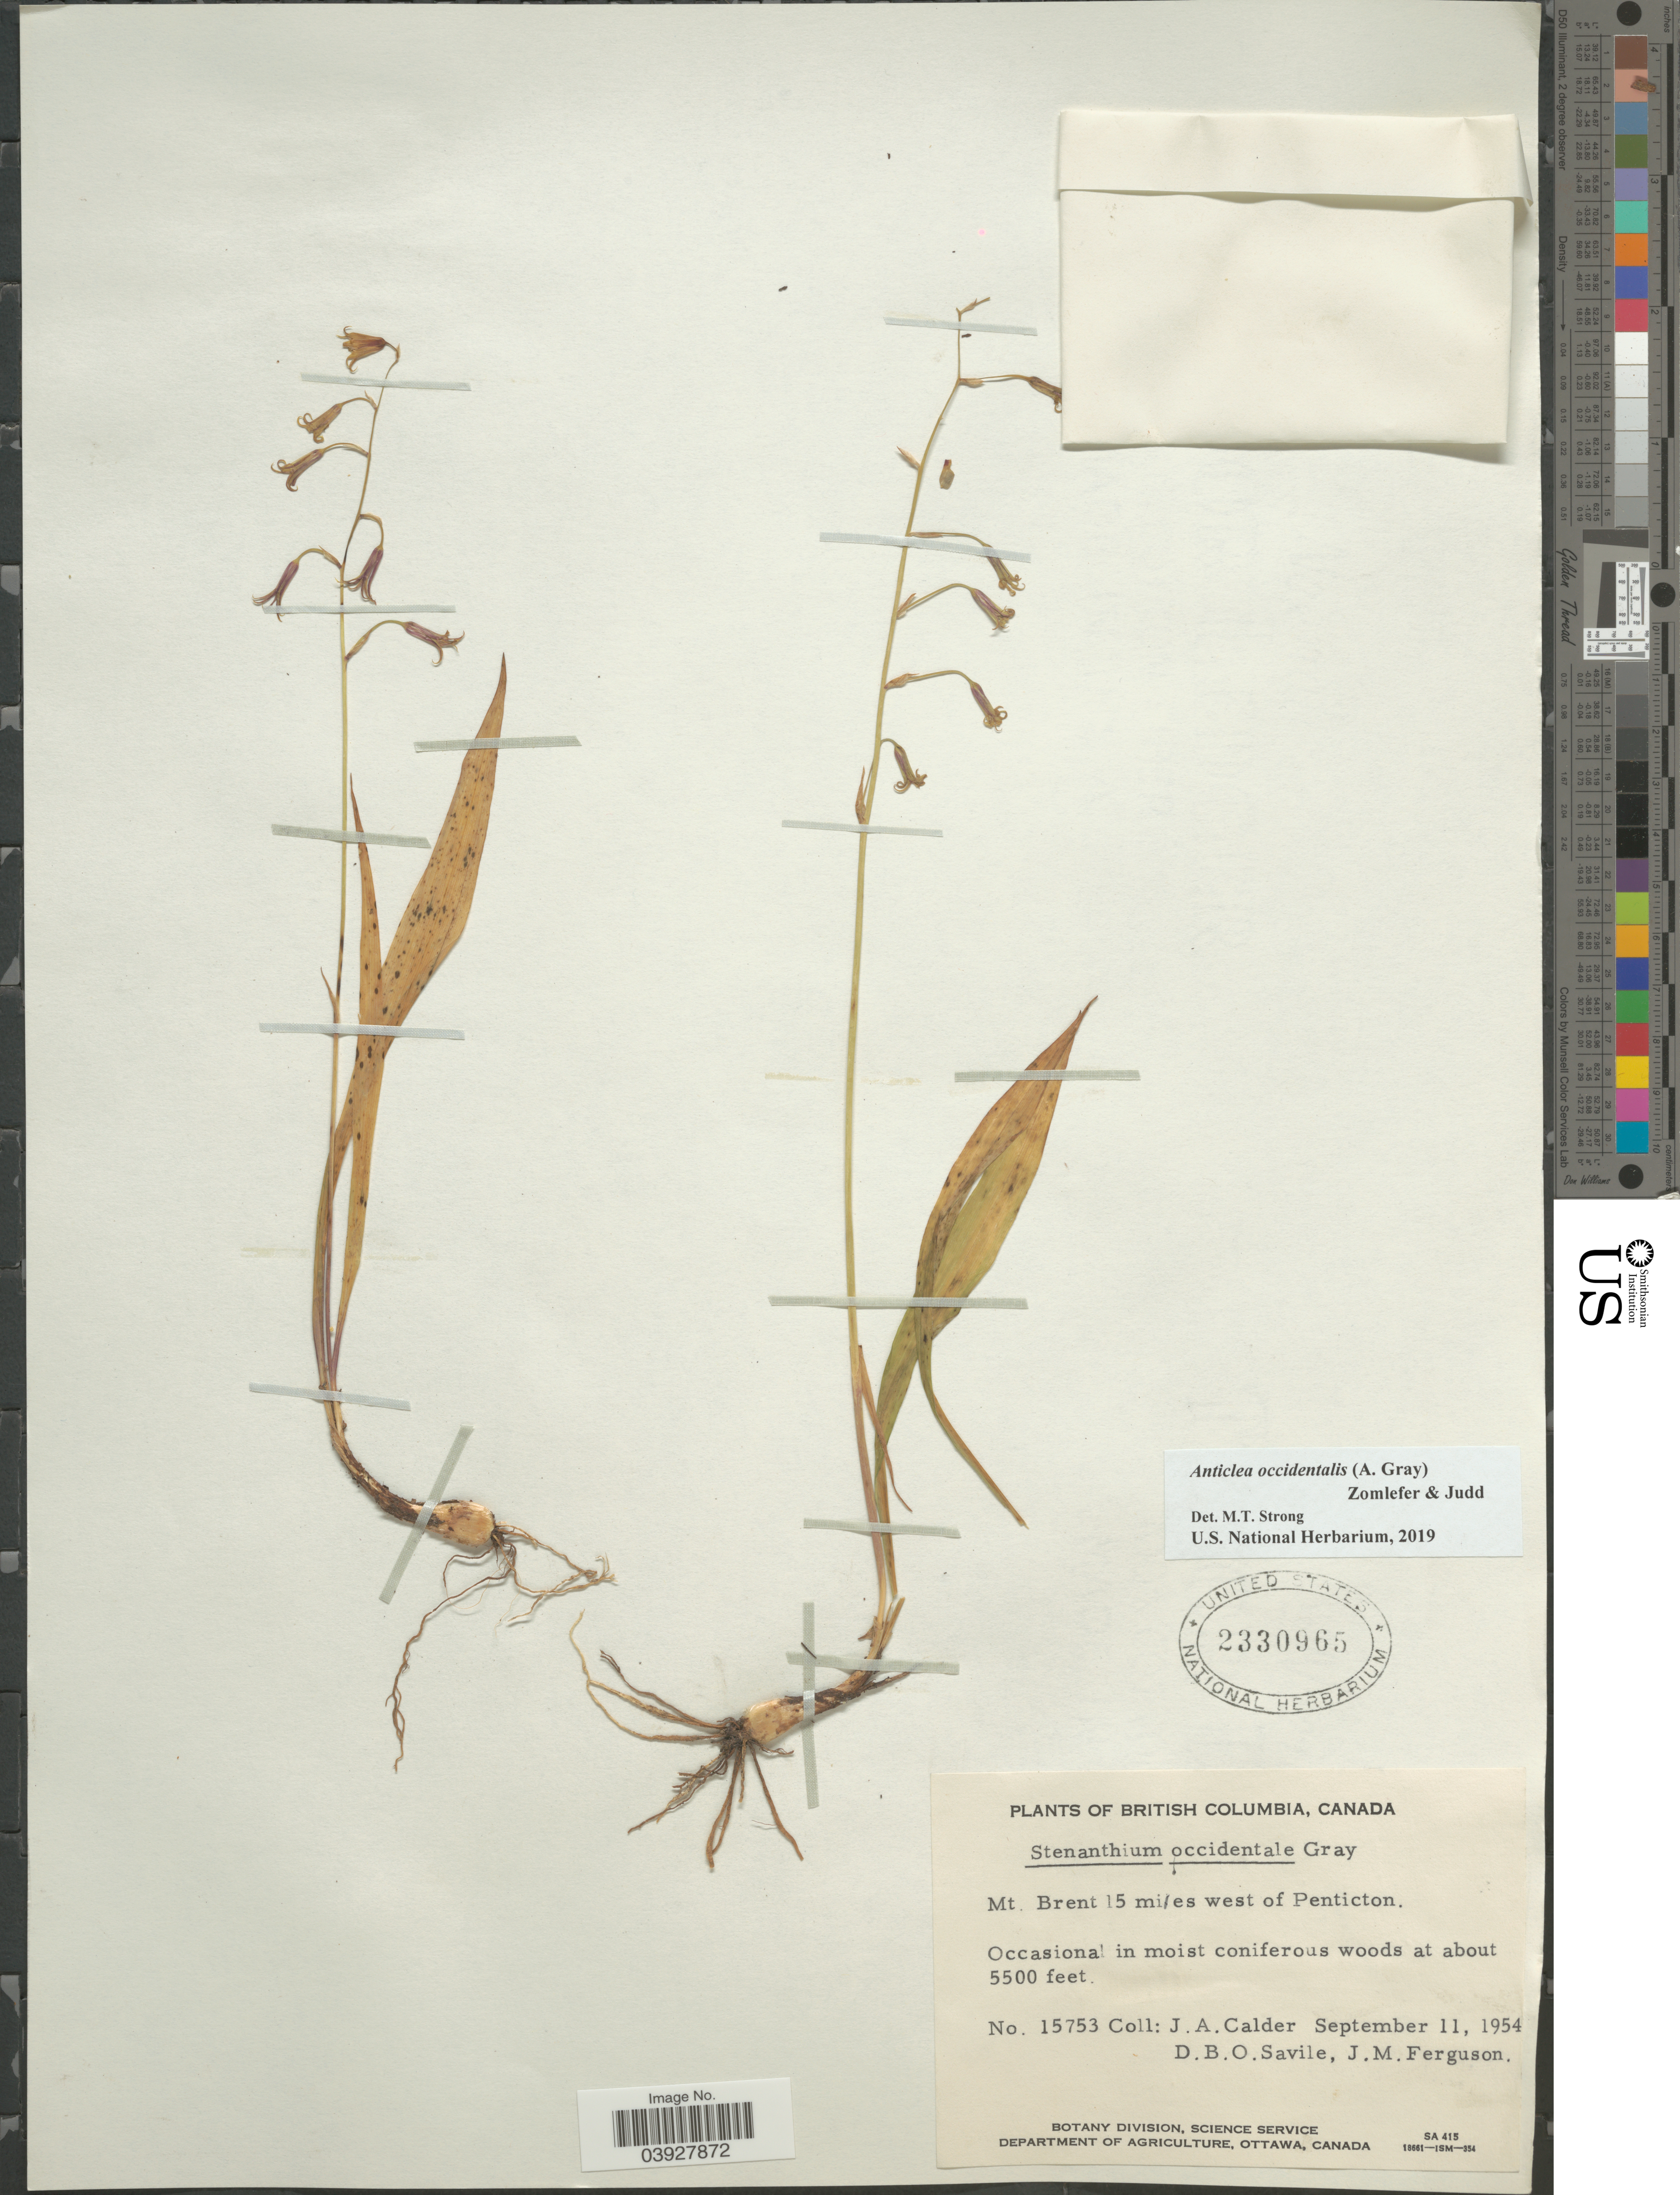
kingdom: Plantae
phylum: Tracheophyta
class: Liliopsida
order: Liliales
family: Melanthiaceae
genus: Anticlea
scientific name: Anticlea occidentalis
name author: (A. Gray) Zomlefer & Judd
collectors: J. A. Calder, D. Savile & J. M. Ferguson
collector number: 15753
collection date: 1954-09-11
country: Canada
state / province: British Columbia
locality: Mt. Brent 15 miles west of Pentiction.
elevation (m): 1676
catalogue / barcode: US 2330965